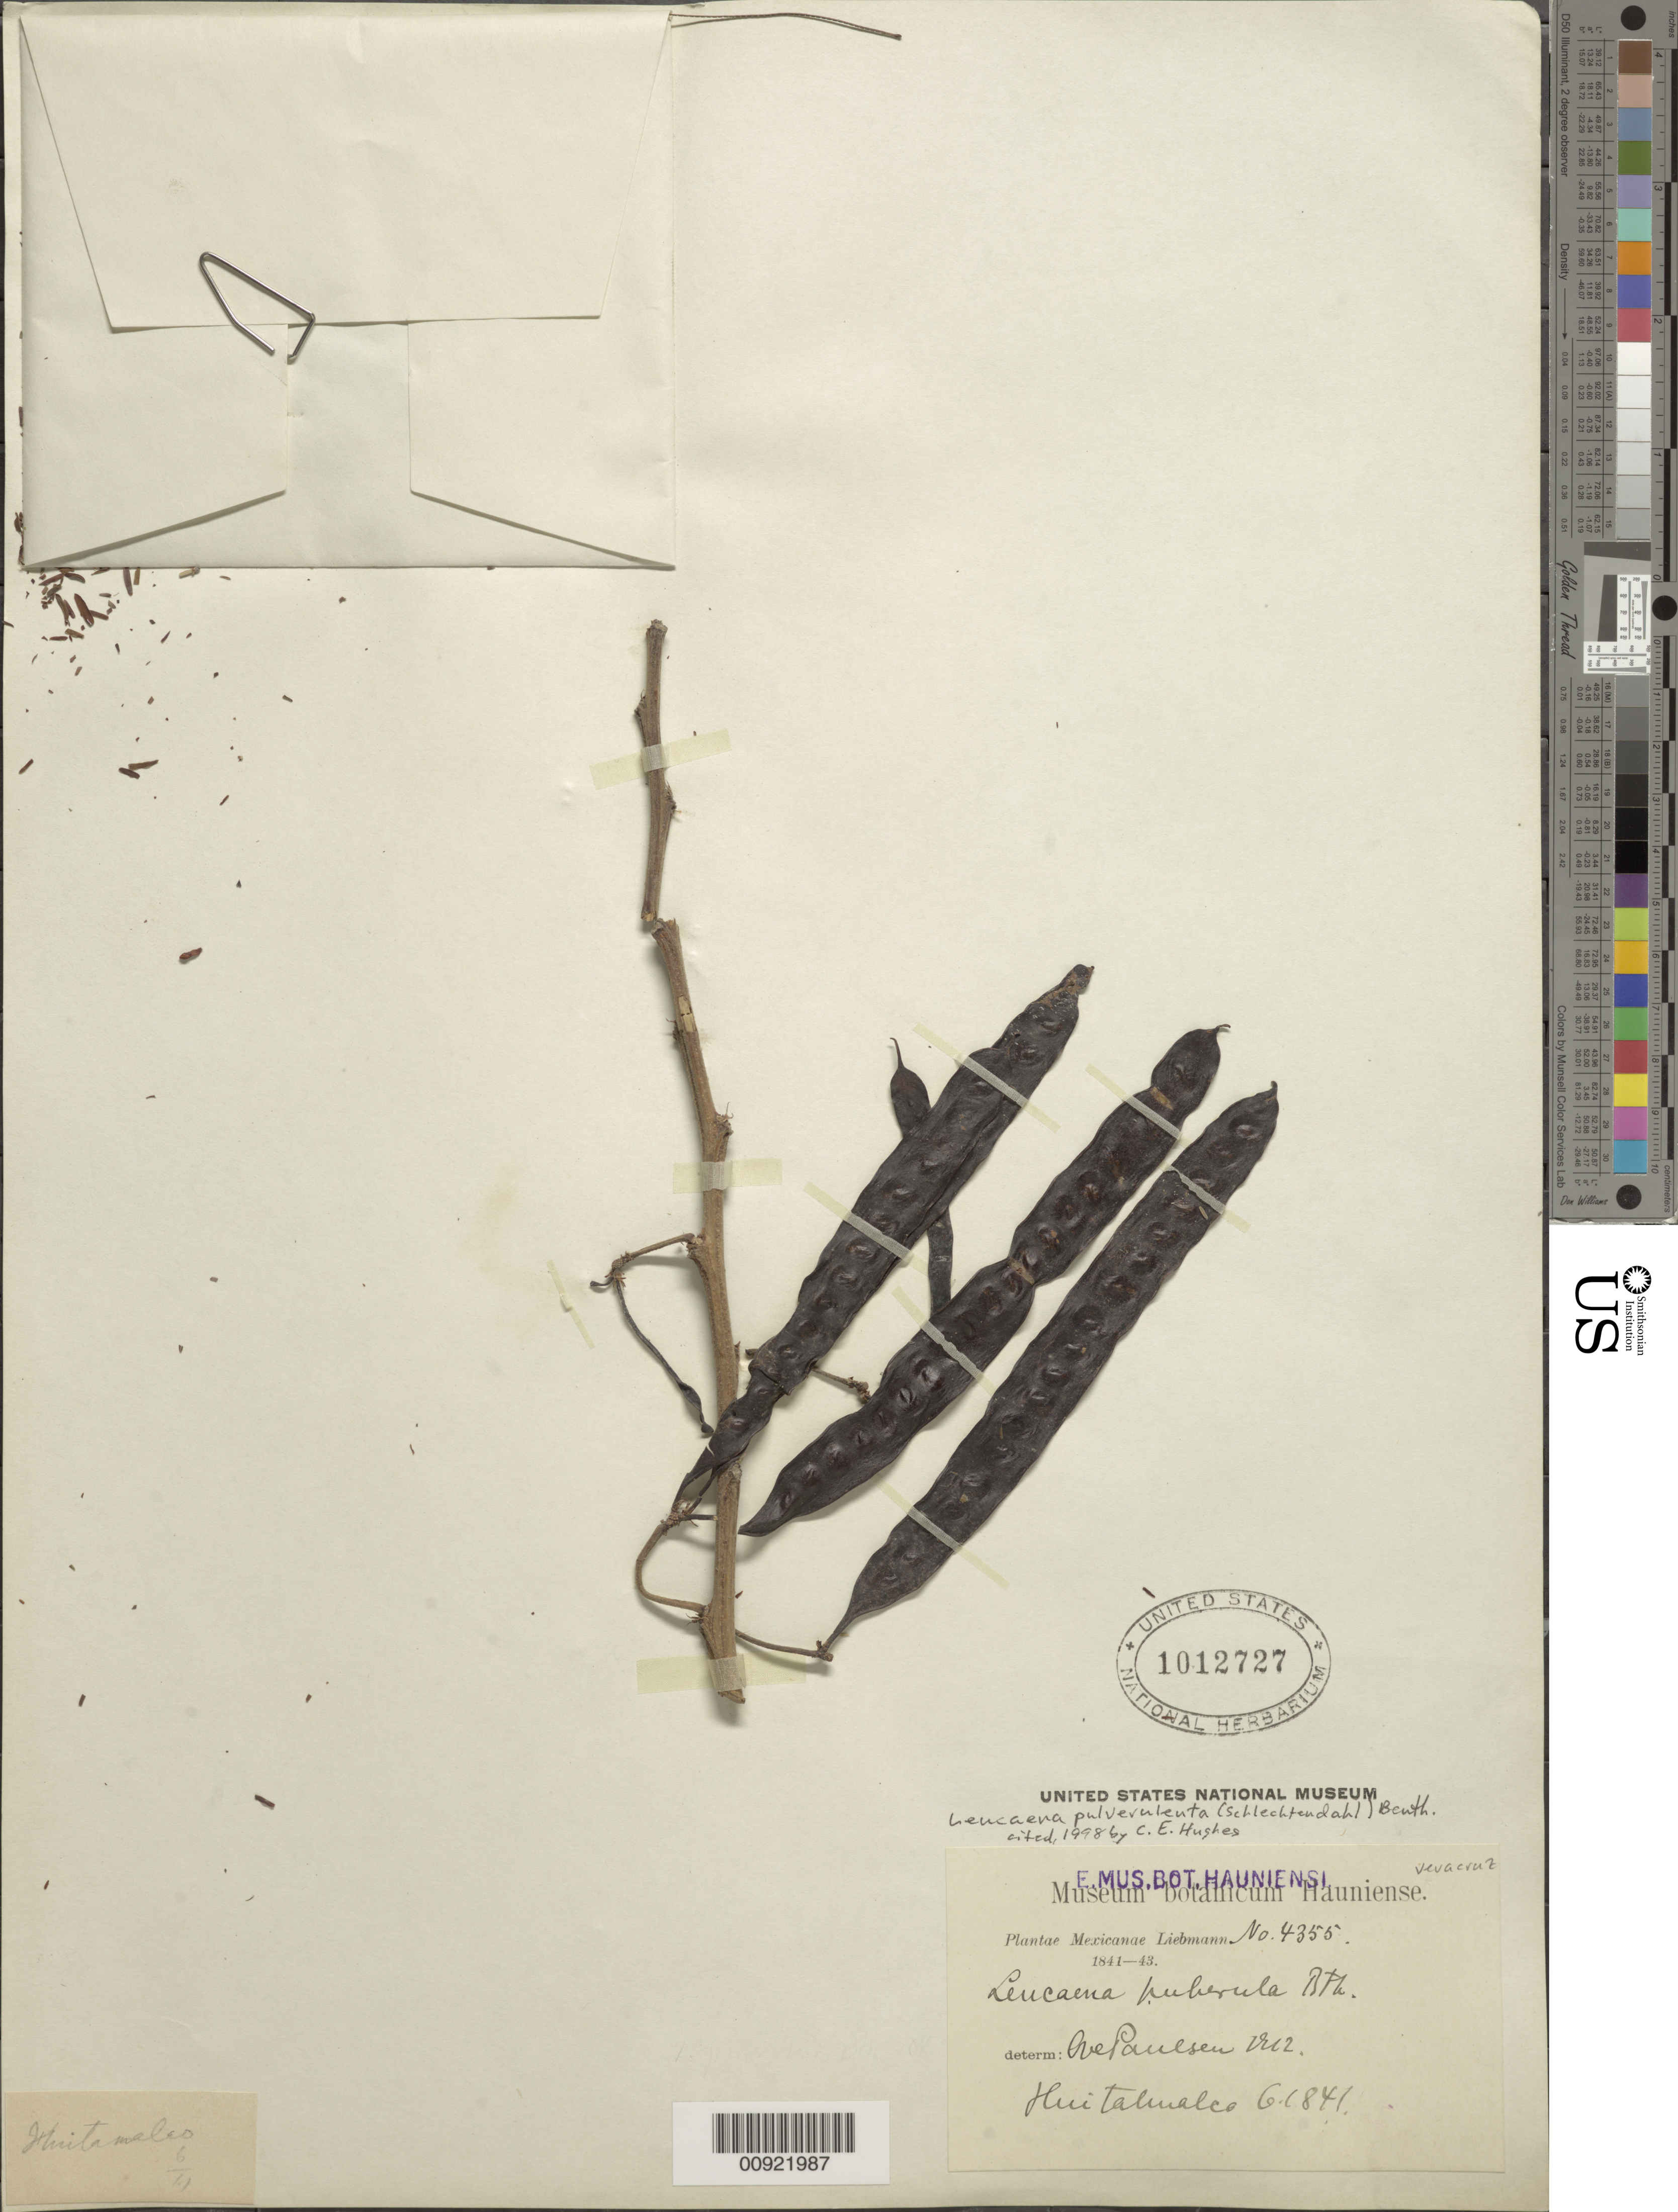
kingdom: Plantae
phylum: Tracheophyta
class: Magnoliopsida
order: Fabales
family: Fabaceae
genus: Leucaena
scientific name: Leucaena pulverulenta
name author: (Schltdl.) Benth.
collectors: F. M. Liebmann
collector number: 4355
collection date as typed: Jun 1841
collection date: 1841-06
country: Mexico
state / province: Veracruz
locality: Huitamalco.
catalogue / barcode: US 1012727